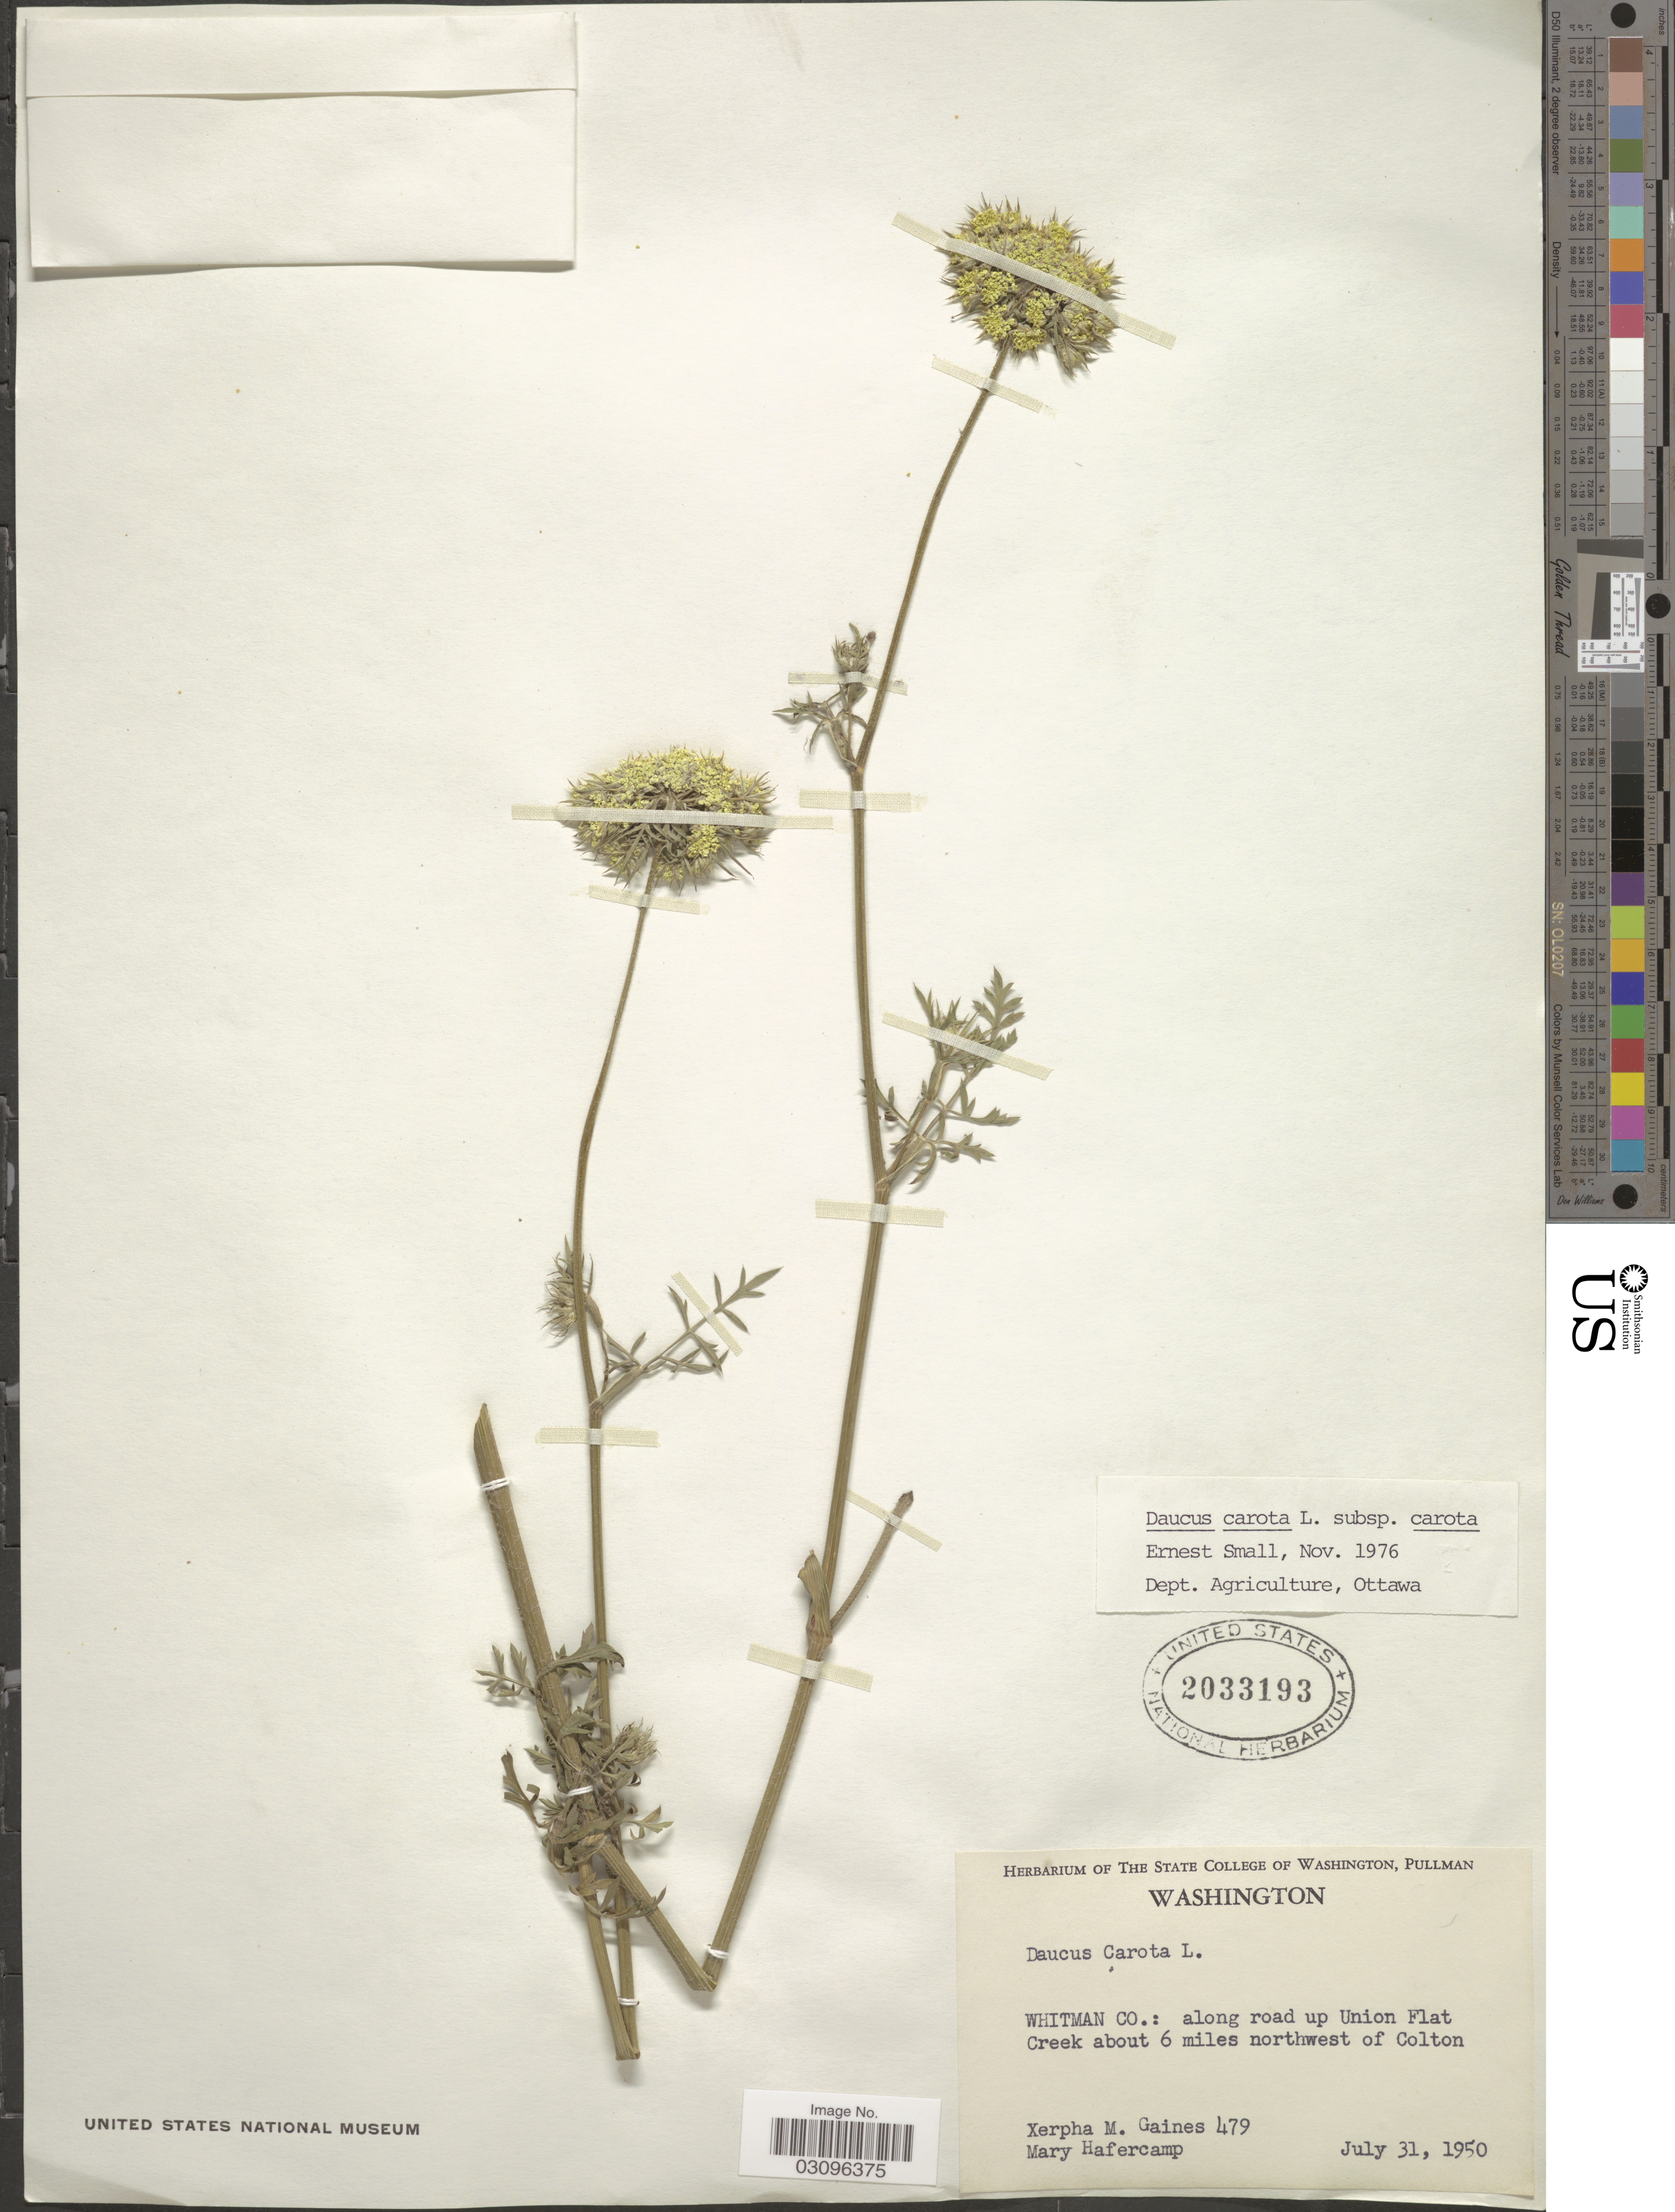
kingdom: Plantae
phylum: Tracheophyta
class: Magnoliopsida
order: Apiales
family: Apiaceae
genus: Daucus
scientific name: Daucus carota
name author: L.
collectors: X. Gaines & M. Hafercamp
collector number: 479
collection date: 1950-07-31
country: United States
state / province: Washington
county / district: Whitman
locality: Whitman Co.: along road up Union Flat Creek about 6 miles northwest of Colton.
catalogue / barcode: US 2033193